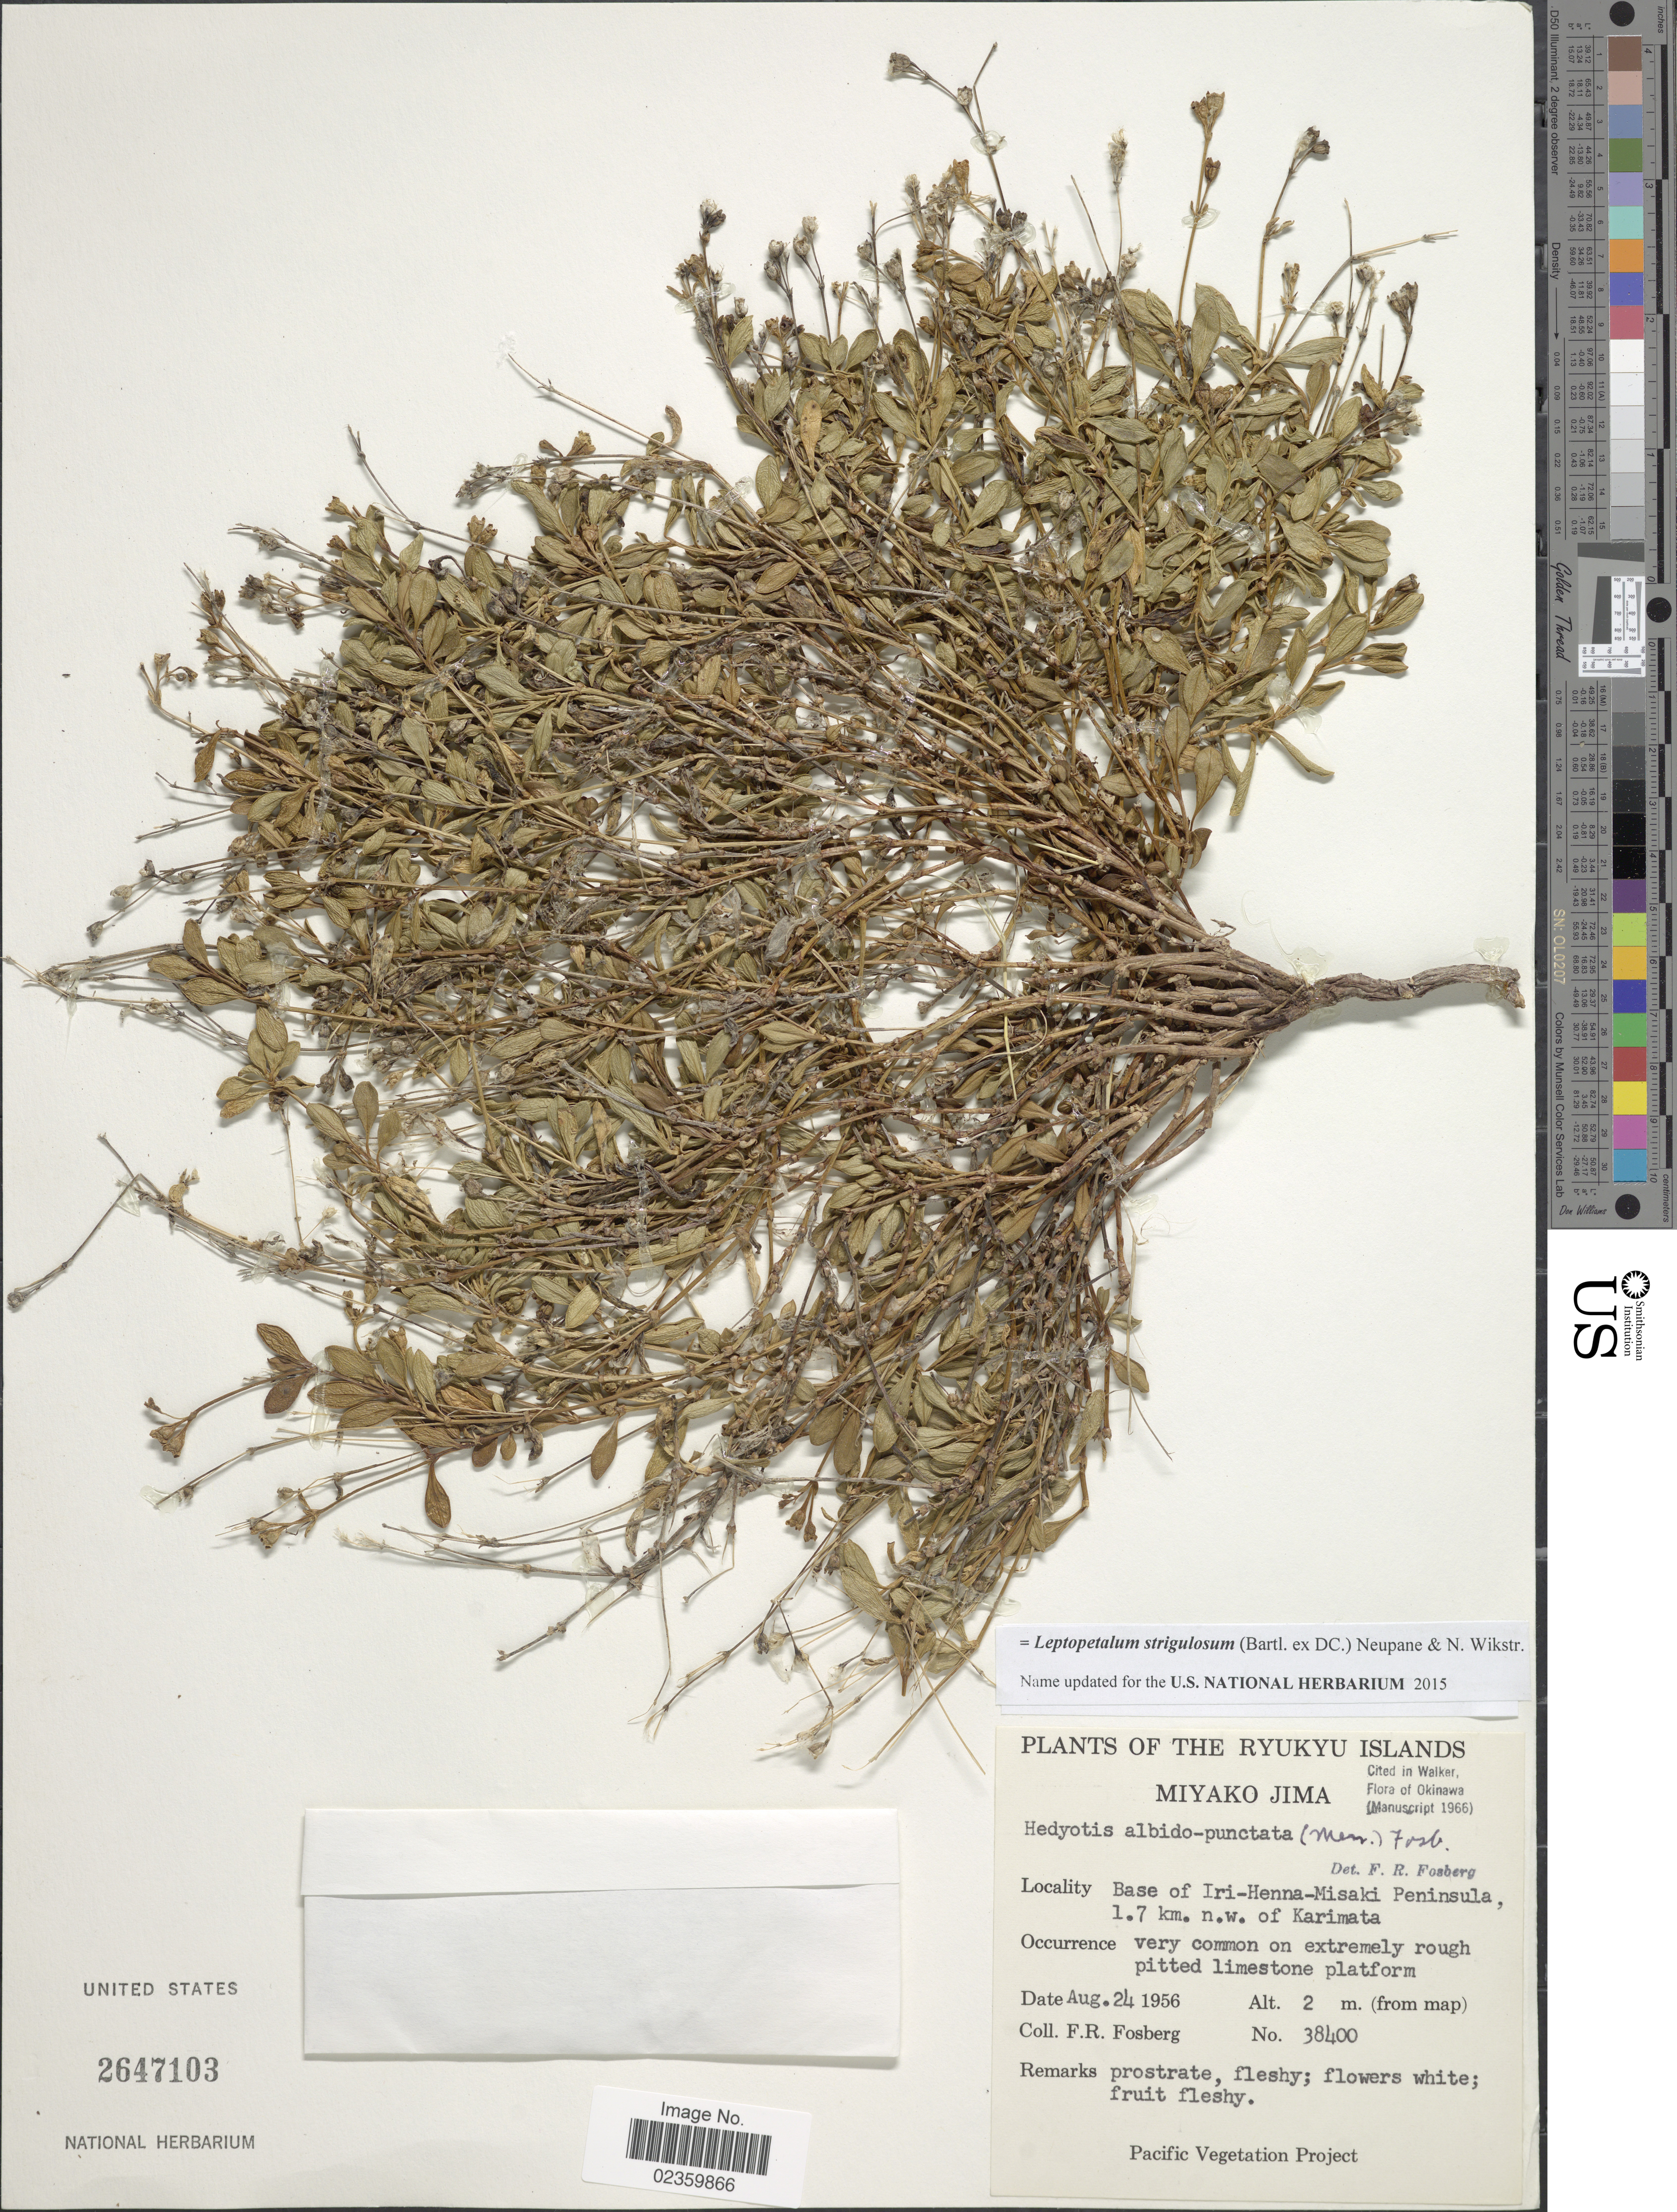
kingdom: Plantae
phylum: Tracheophyta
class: Magnoliopsida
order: Gentianales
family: Rubiaceae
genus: Leptopetalum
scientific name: Leptopetalum strigulosum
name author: (Bartl. ex DC.) Neupane & N. Wikstr.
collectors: F. R. Fosberg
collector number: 38400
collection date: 1956-08-24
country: Japan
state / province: Okinawa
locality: The Ryukyu Islands, Miyako Jima, Base of Iri-Henna-Misaki Peninsula, 1.7 km. n.w. of Karimata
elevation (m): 2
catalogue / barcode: US 2647103